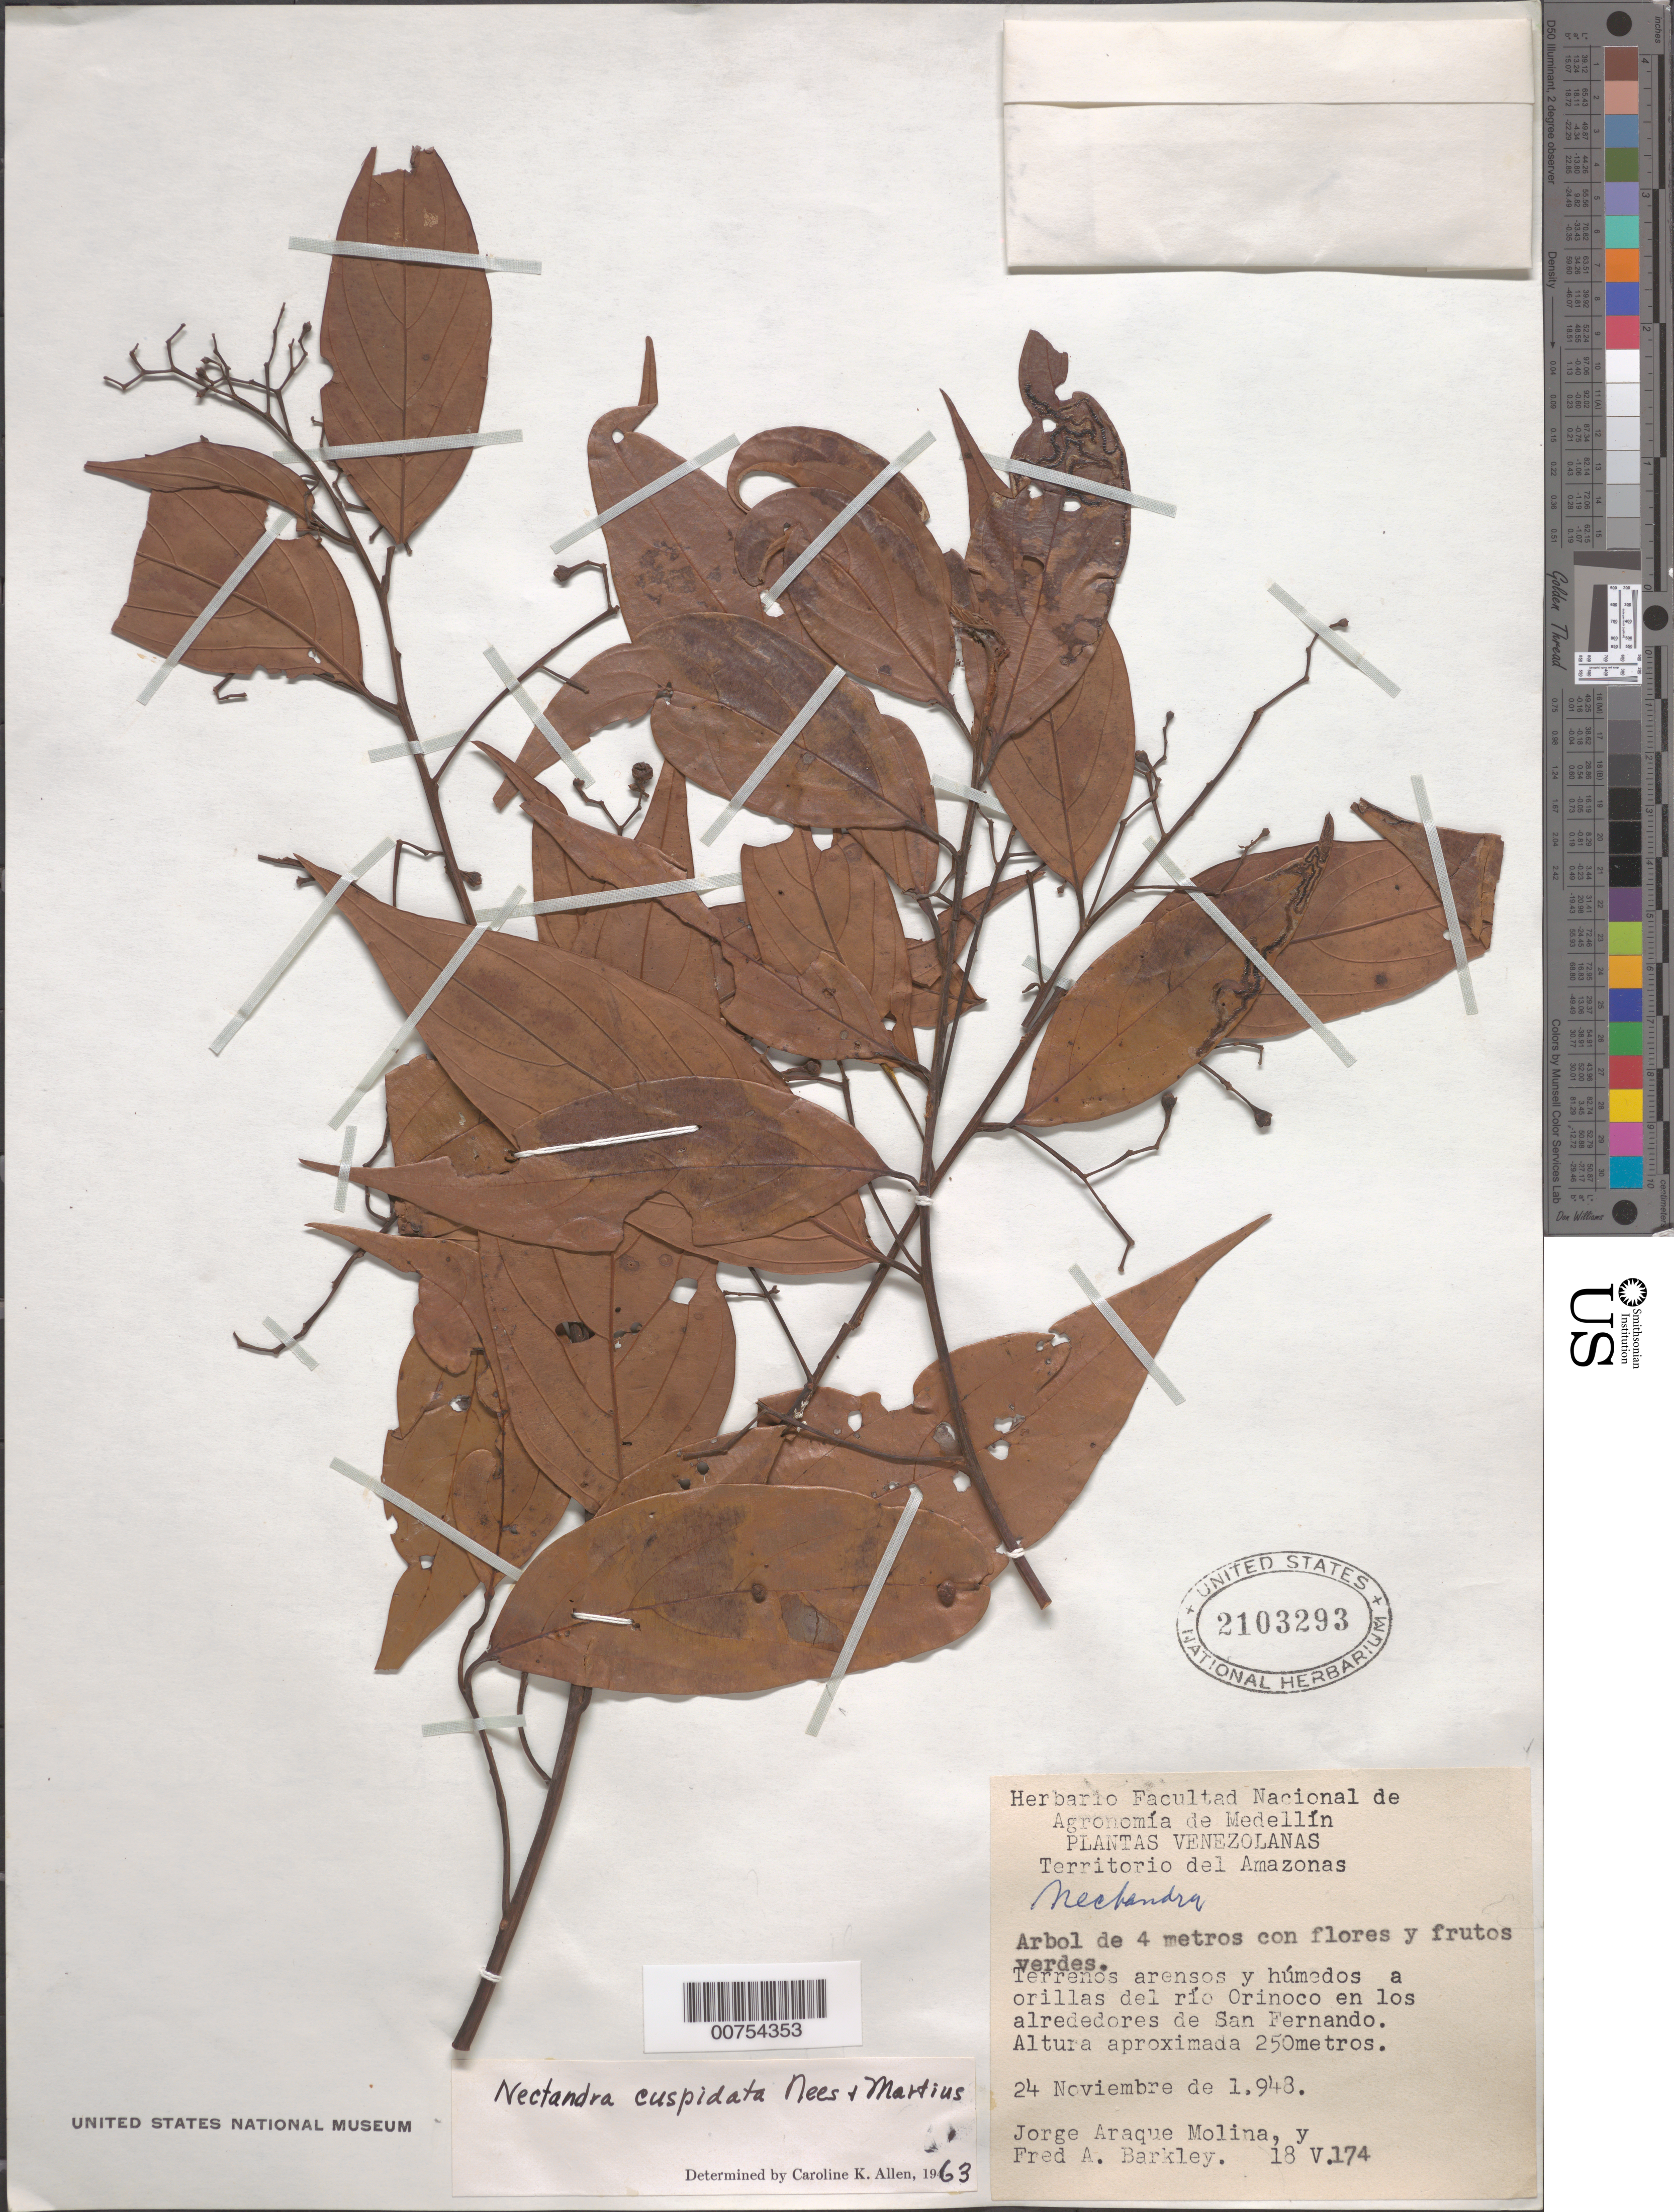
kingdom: Plantae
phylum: Tracheophyta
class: Magnoliopsida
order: Laurales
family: Lauraceae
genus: Nectandra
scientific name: Nectandra cuspidata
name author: Nees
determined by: Allen, C. K.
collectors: J. A. Molina & F. A. Barkley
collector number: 18v 174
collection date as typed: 24-Nov-48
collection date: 1948-11-24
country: Venezuela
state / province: Amazonas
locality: Río Orinoco en los alrededores de San Fernando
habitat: Terrenos arenosos y humedos a orillas del río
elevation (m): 250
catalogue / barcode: US 2103293